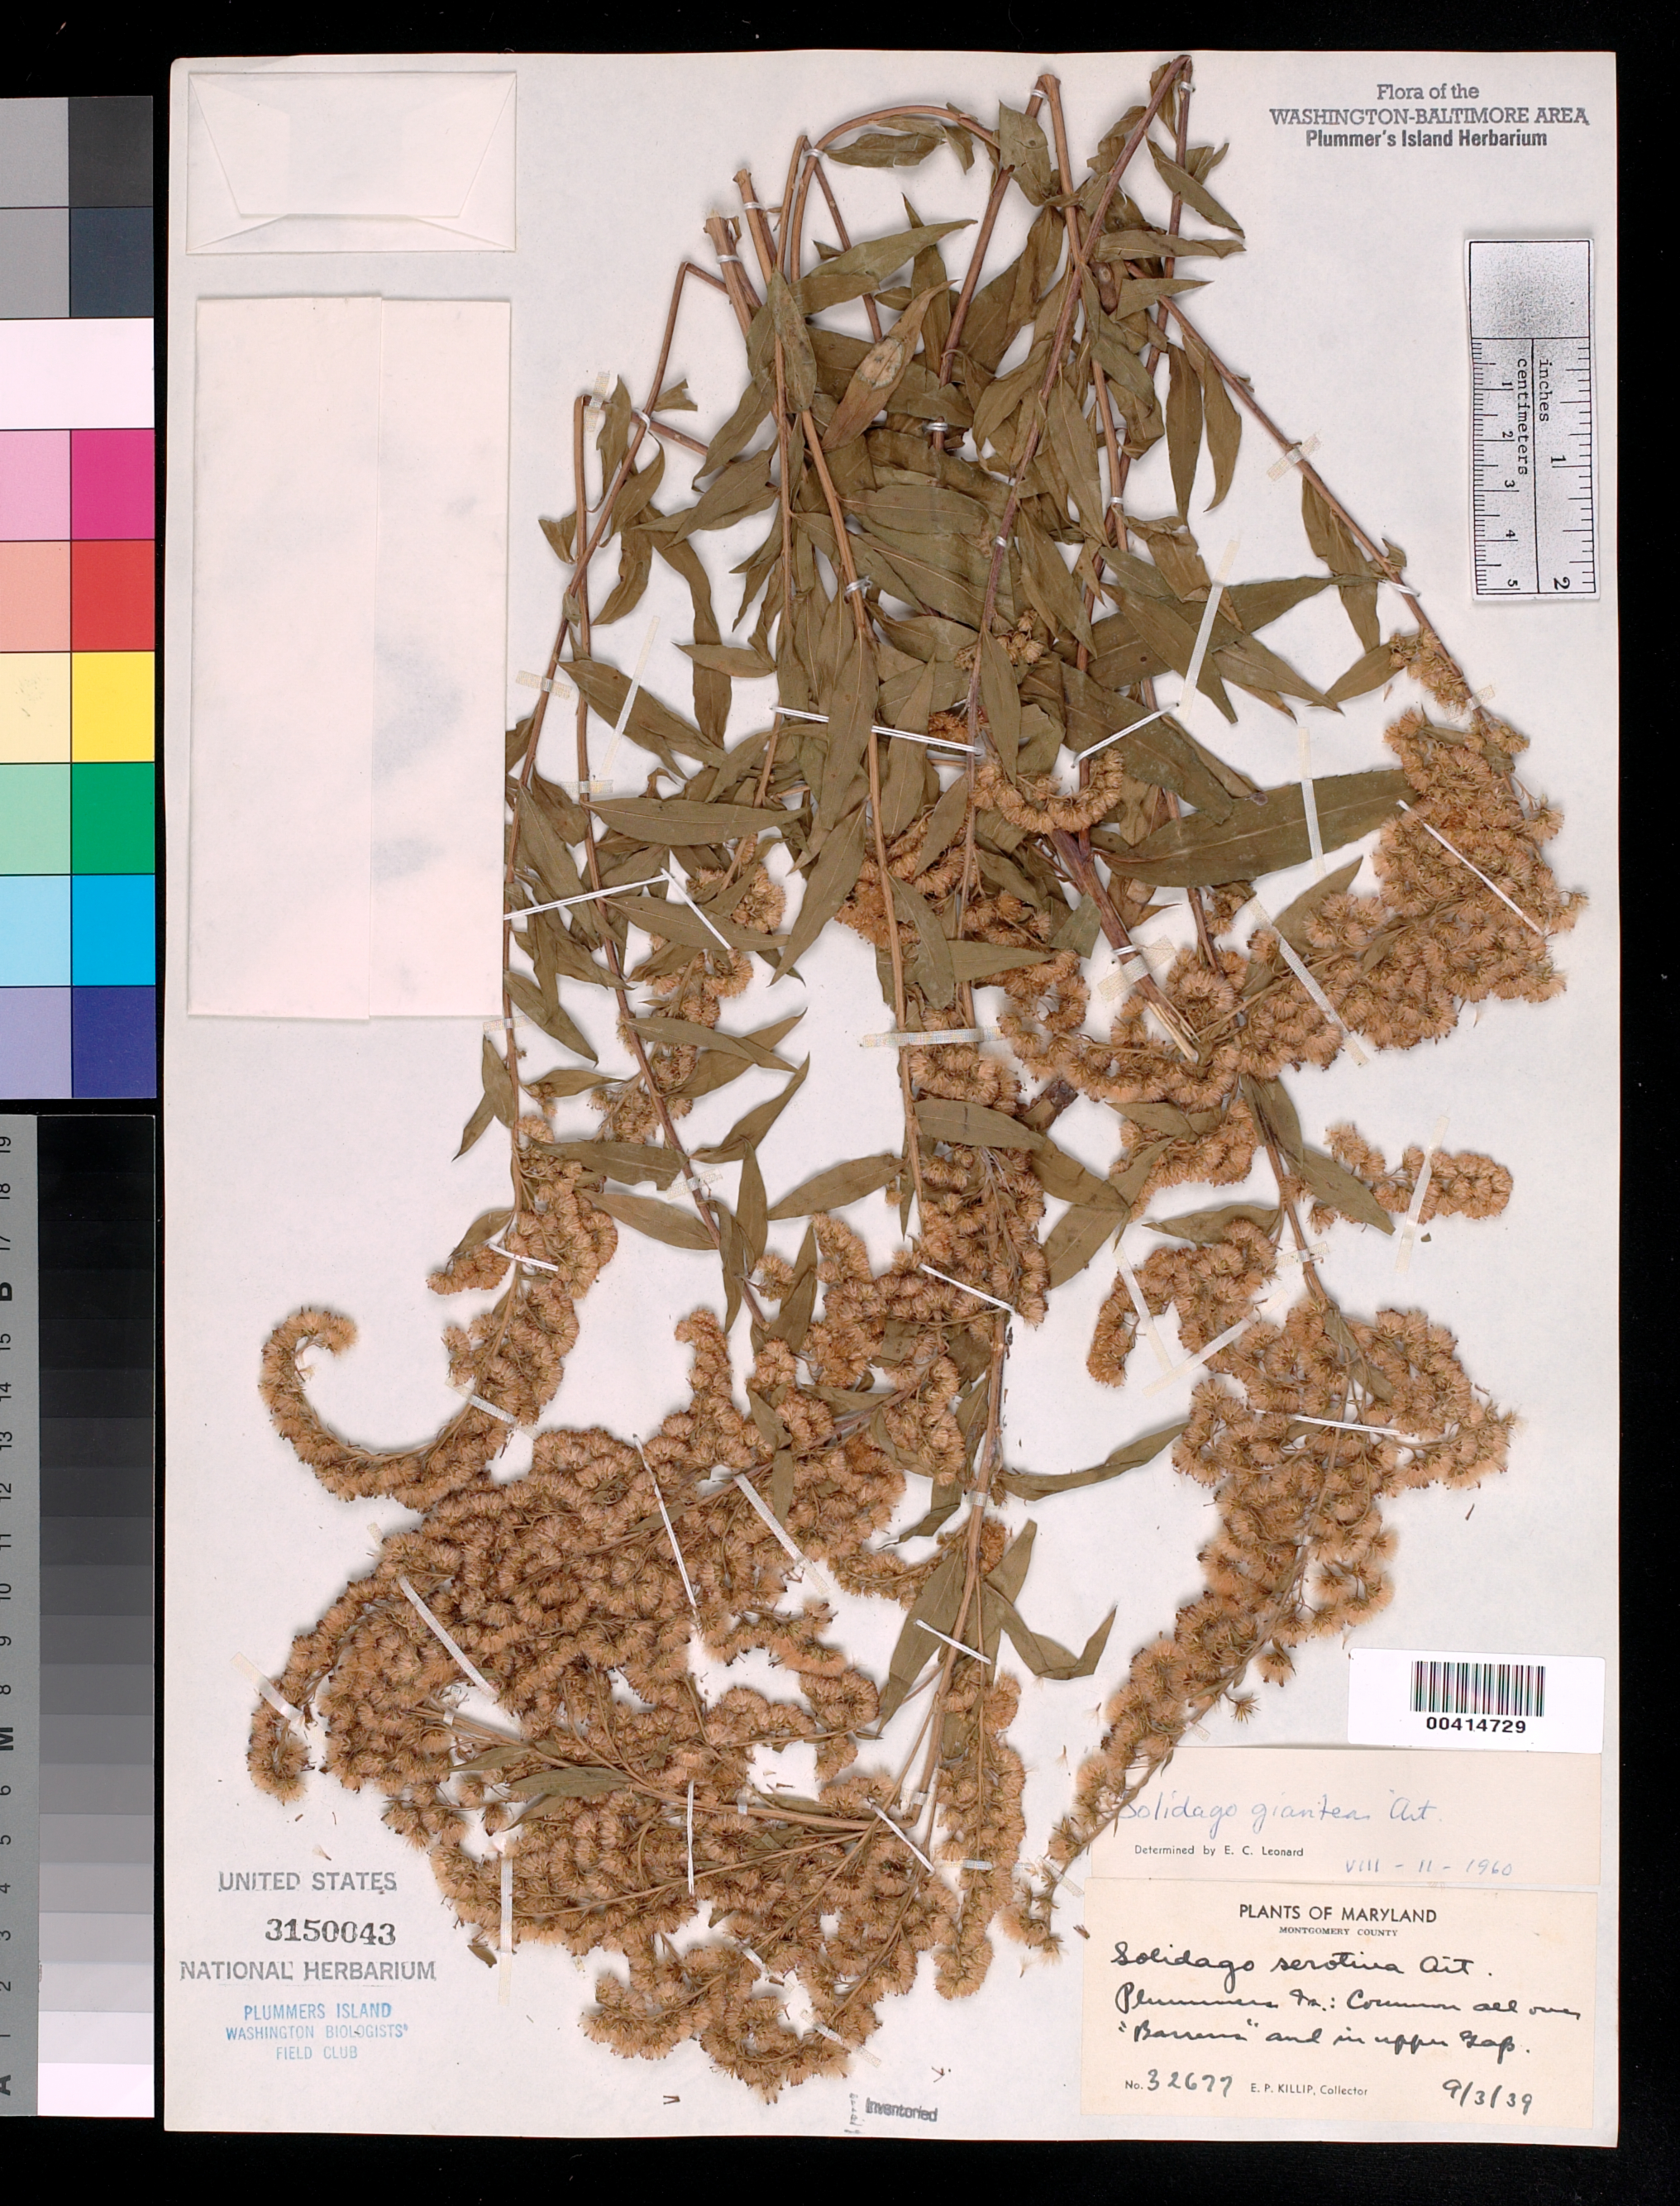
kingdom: Plantae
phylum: Tracheophyta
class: Magnoliopsida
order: Asterales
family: Asteraceae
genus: Solidago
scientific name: Solidago gigantea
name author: Aiton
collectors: E. P. Killip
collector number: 32677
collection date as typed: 03 Sep 1939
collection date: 1939-09-03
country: United States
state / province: Maryland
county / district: Montgomery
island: Plummers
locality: Plummer's Island; "barrens" and in Upper Gap C. & O. Canal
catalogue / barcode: US 3150043